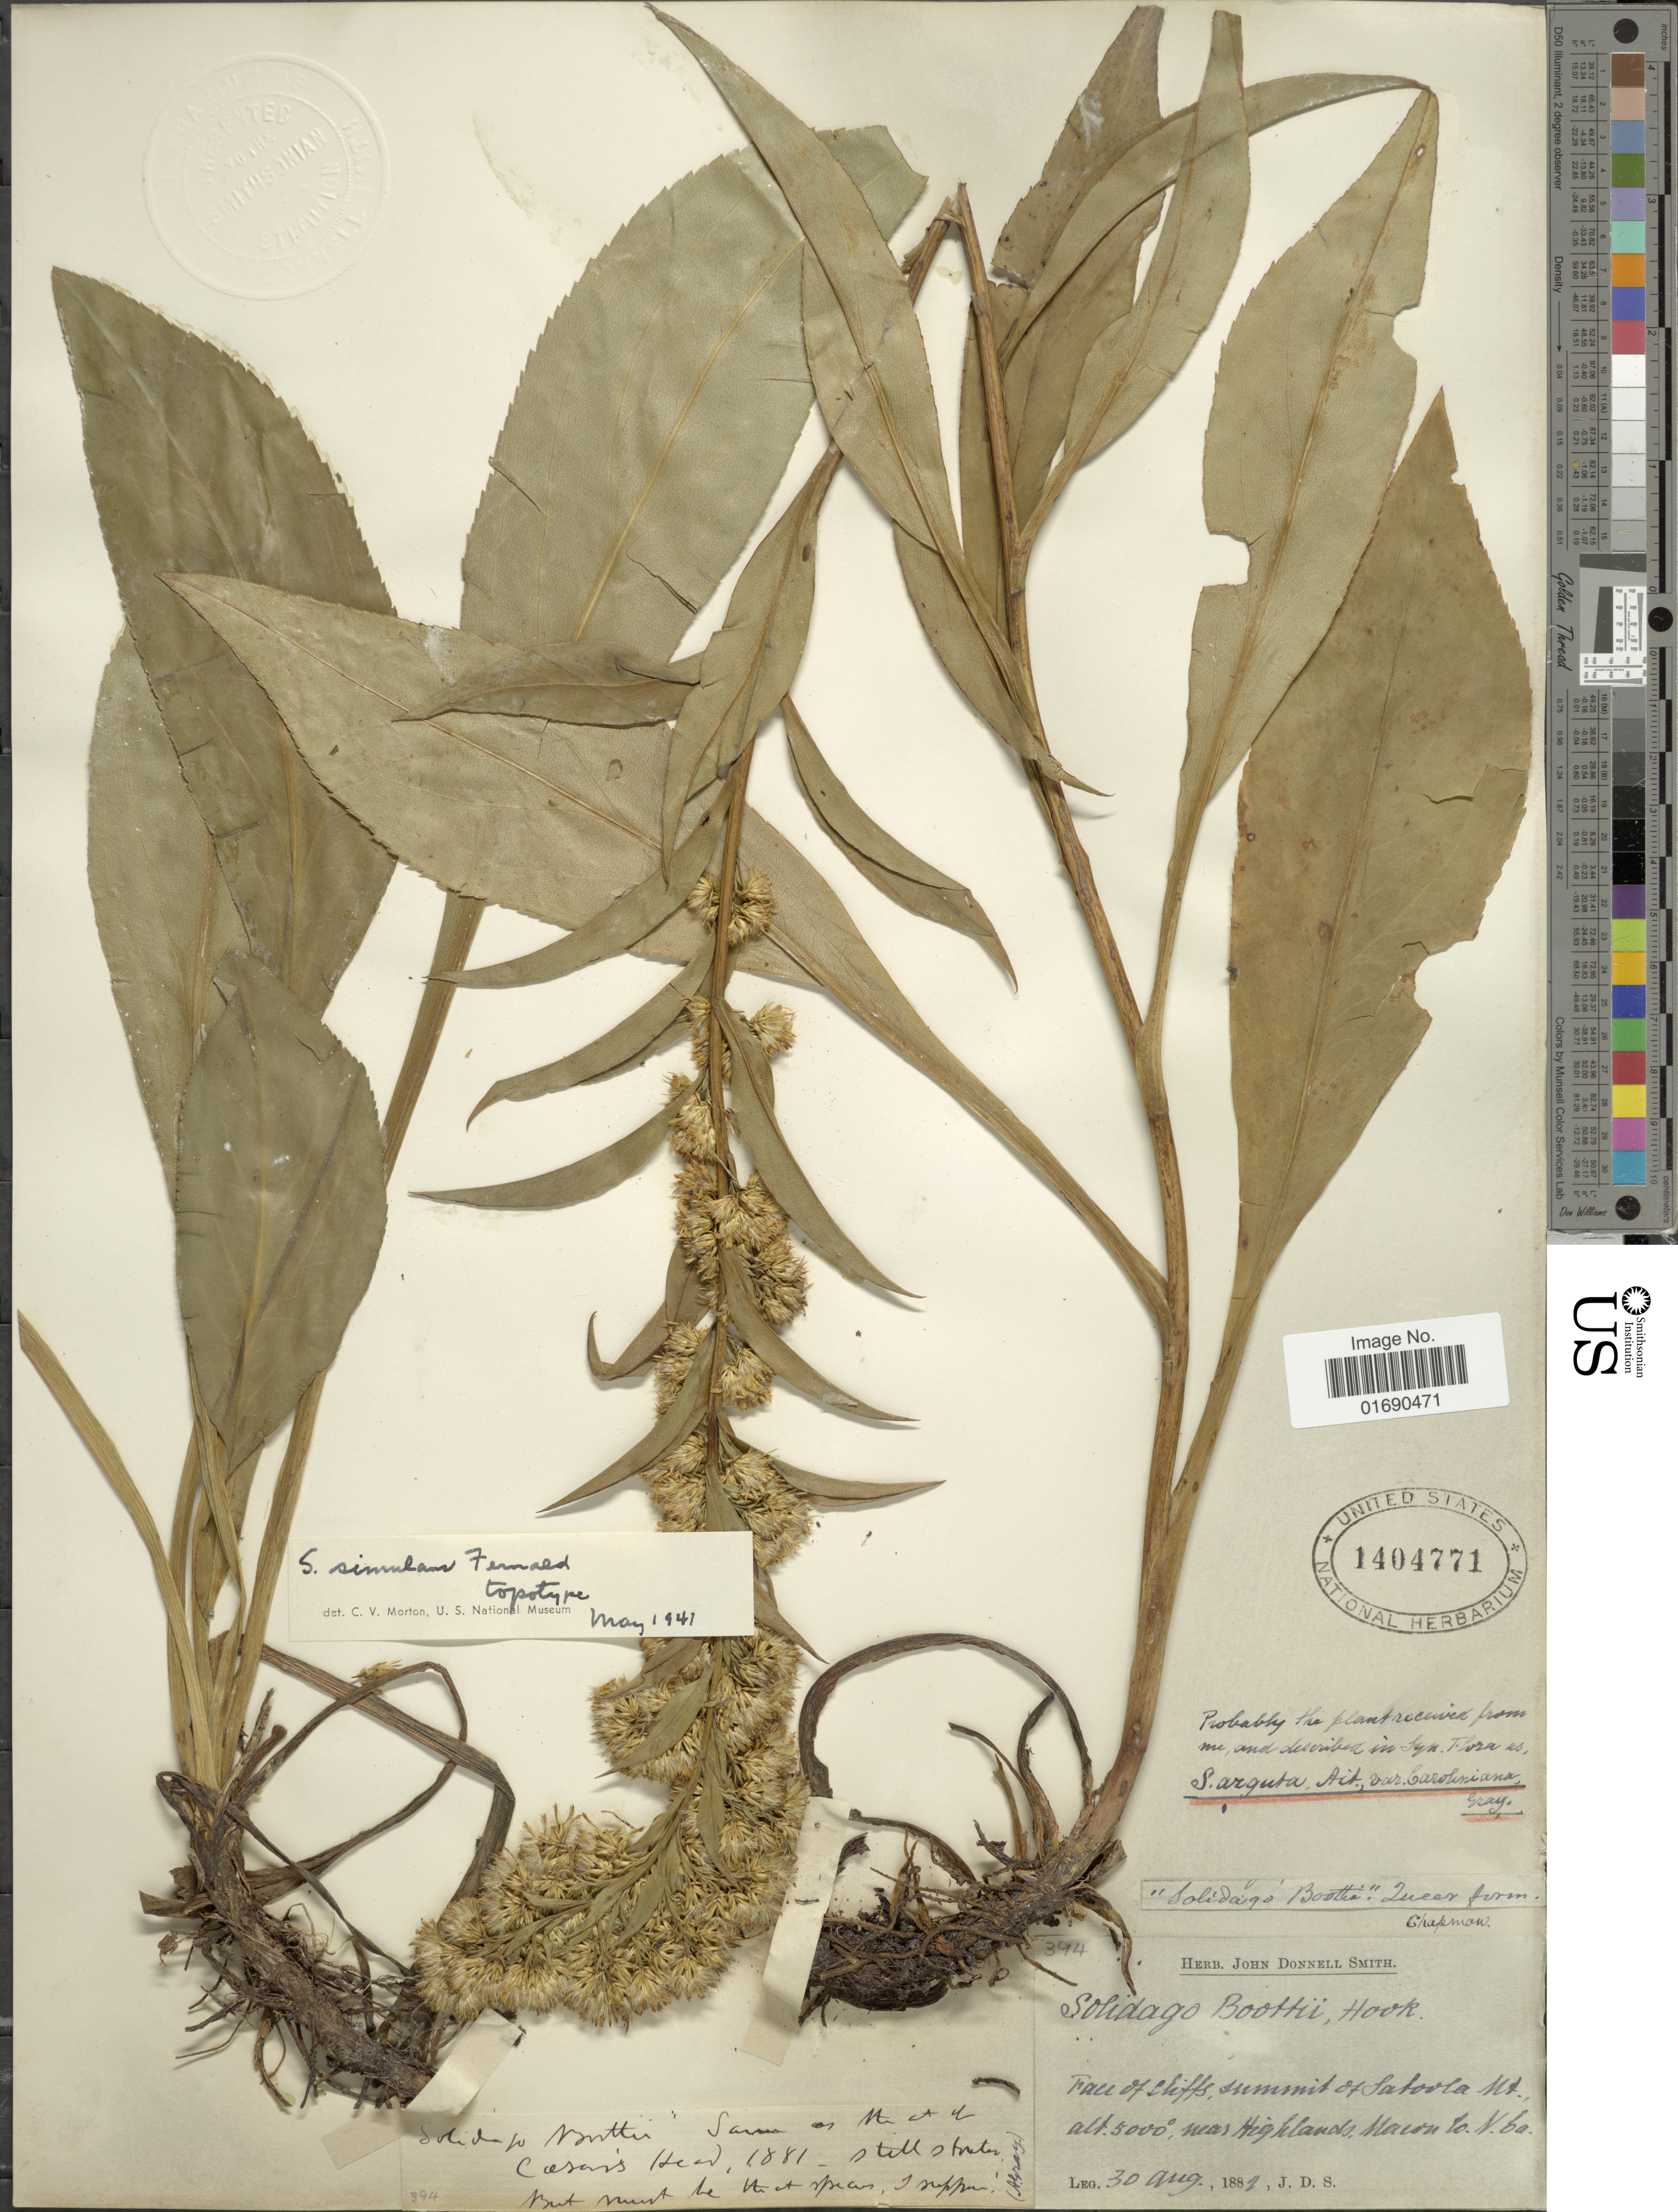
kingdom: Plantae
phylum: Tracheophyta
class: Magnoliopsida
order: Asterales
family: Asteraceae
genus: Solidago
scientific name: Solidago simulans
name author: Fernald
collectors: J. Donnell Smith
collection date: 1882-08-30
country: United States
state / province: North Carolina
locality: Face of cliffs, summit of Satoola Mt near Highlands, Macon Co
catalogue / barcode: US 1404771